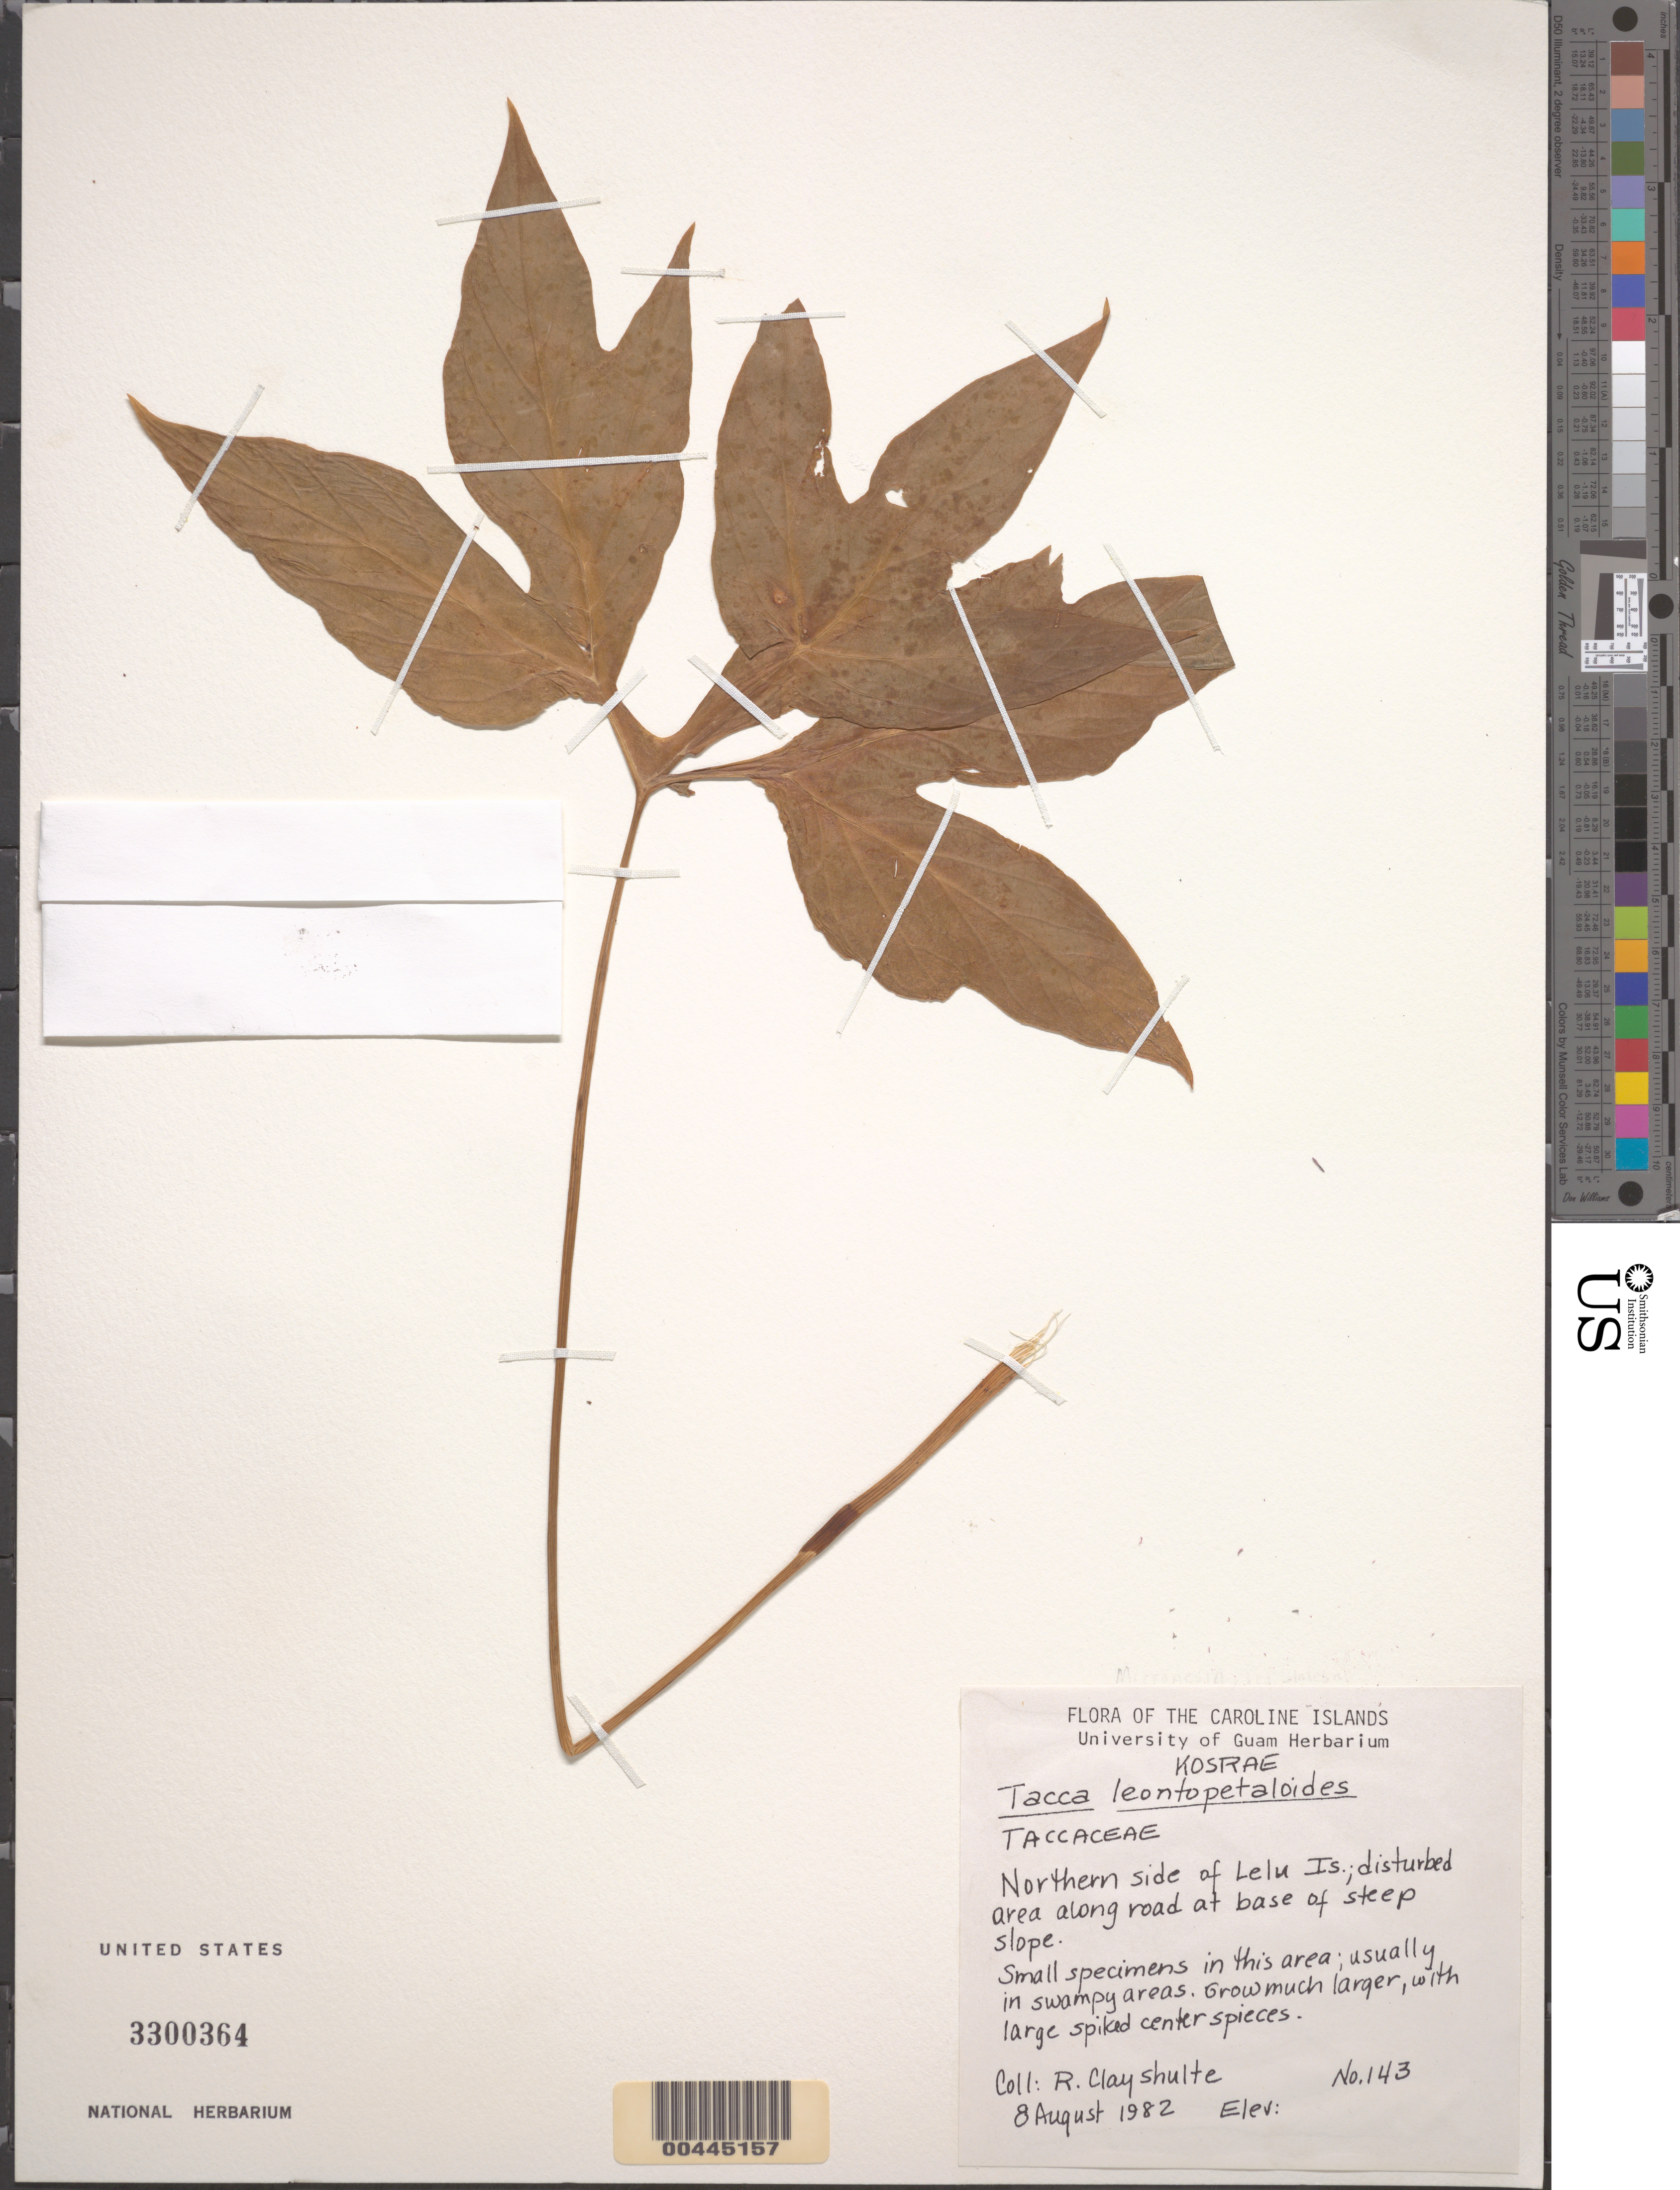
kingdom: Plantae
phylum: Tracheophyta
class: Liliopsida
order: Dioscoreales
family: Dioscoreaceae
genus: Tacca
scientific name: Tacca leontopetaloides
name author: (L.) Kuntze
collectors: R. Clayshulte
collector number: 143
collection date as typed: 08 Aug 1982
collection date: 1982-08-08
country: Micronesia, Federated States of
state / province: Kosrae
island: Kosrae [Kusaie]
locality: Lele Islet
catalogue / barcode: US 3300364